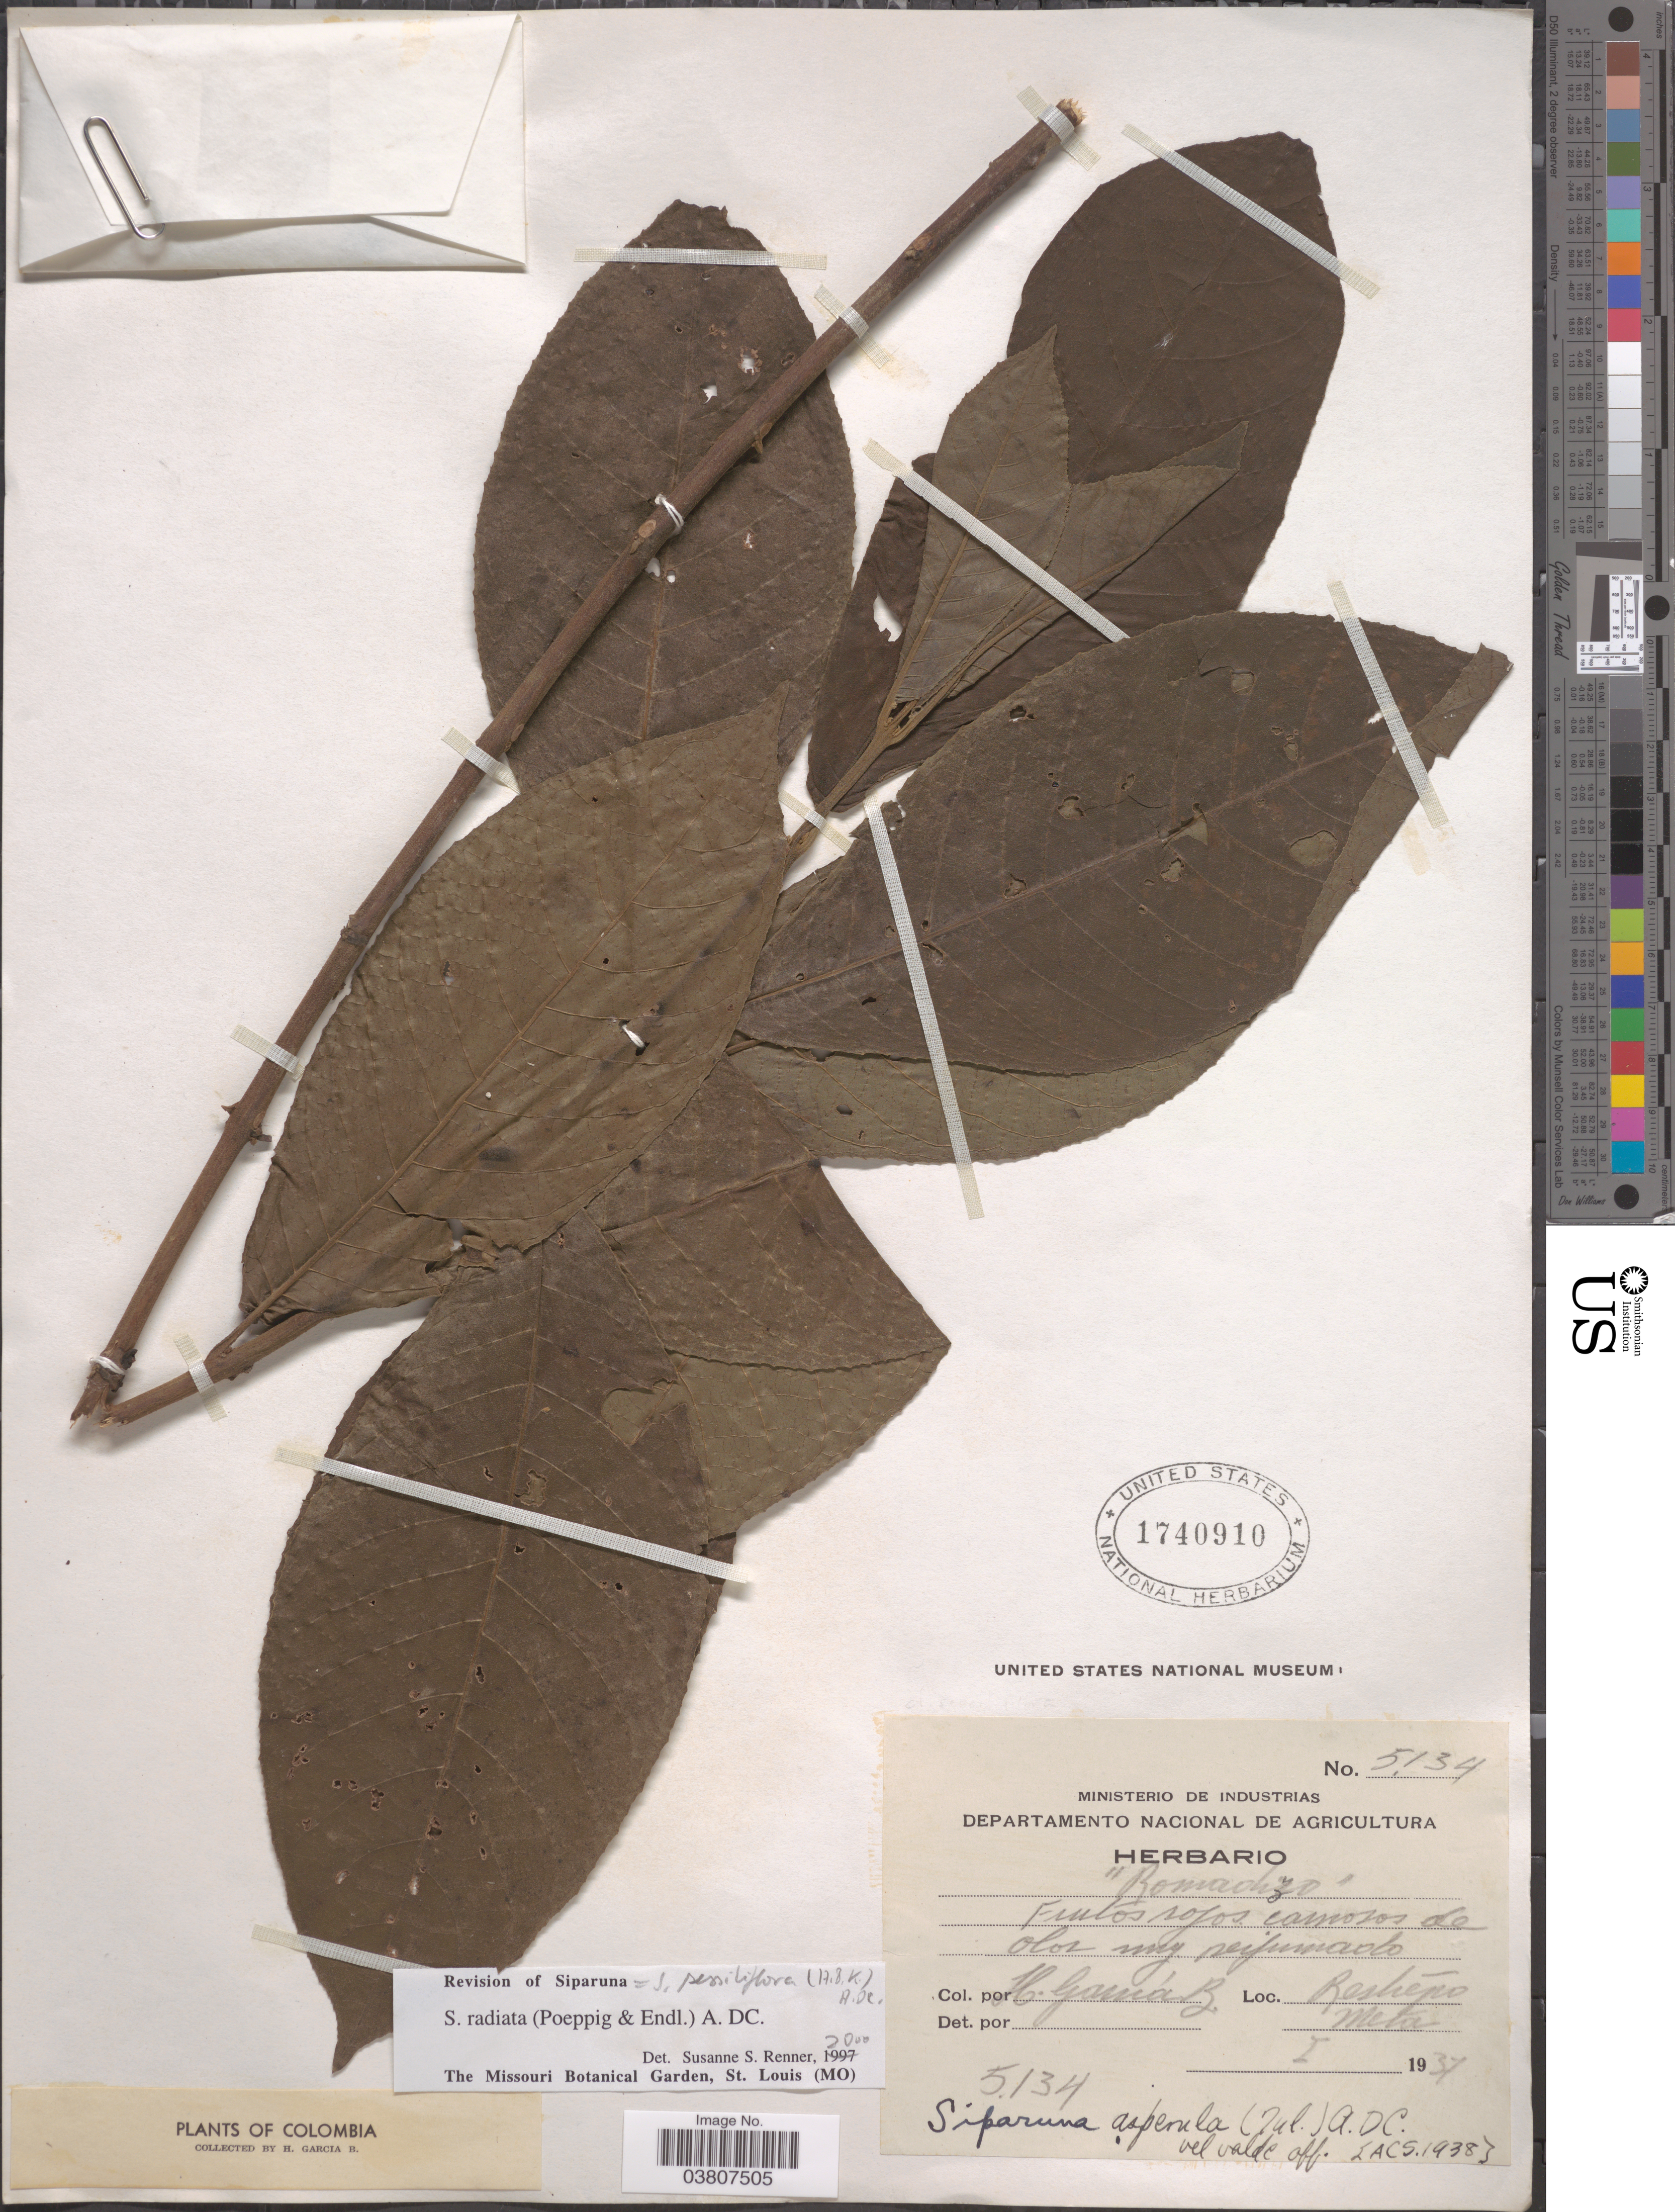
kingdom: Plantae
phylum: Tracheophyta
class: Magnoliopsida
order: Laurales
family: Siparunaceae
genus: Siparuna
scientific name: Siparuna sessiliflora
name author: (Kunth) A. DC.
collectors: H. García B.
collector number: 5134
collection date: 1937-01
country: Colombia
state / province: Meta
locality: Restrepo.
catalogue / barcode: US 1740910